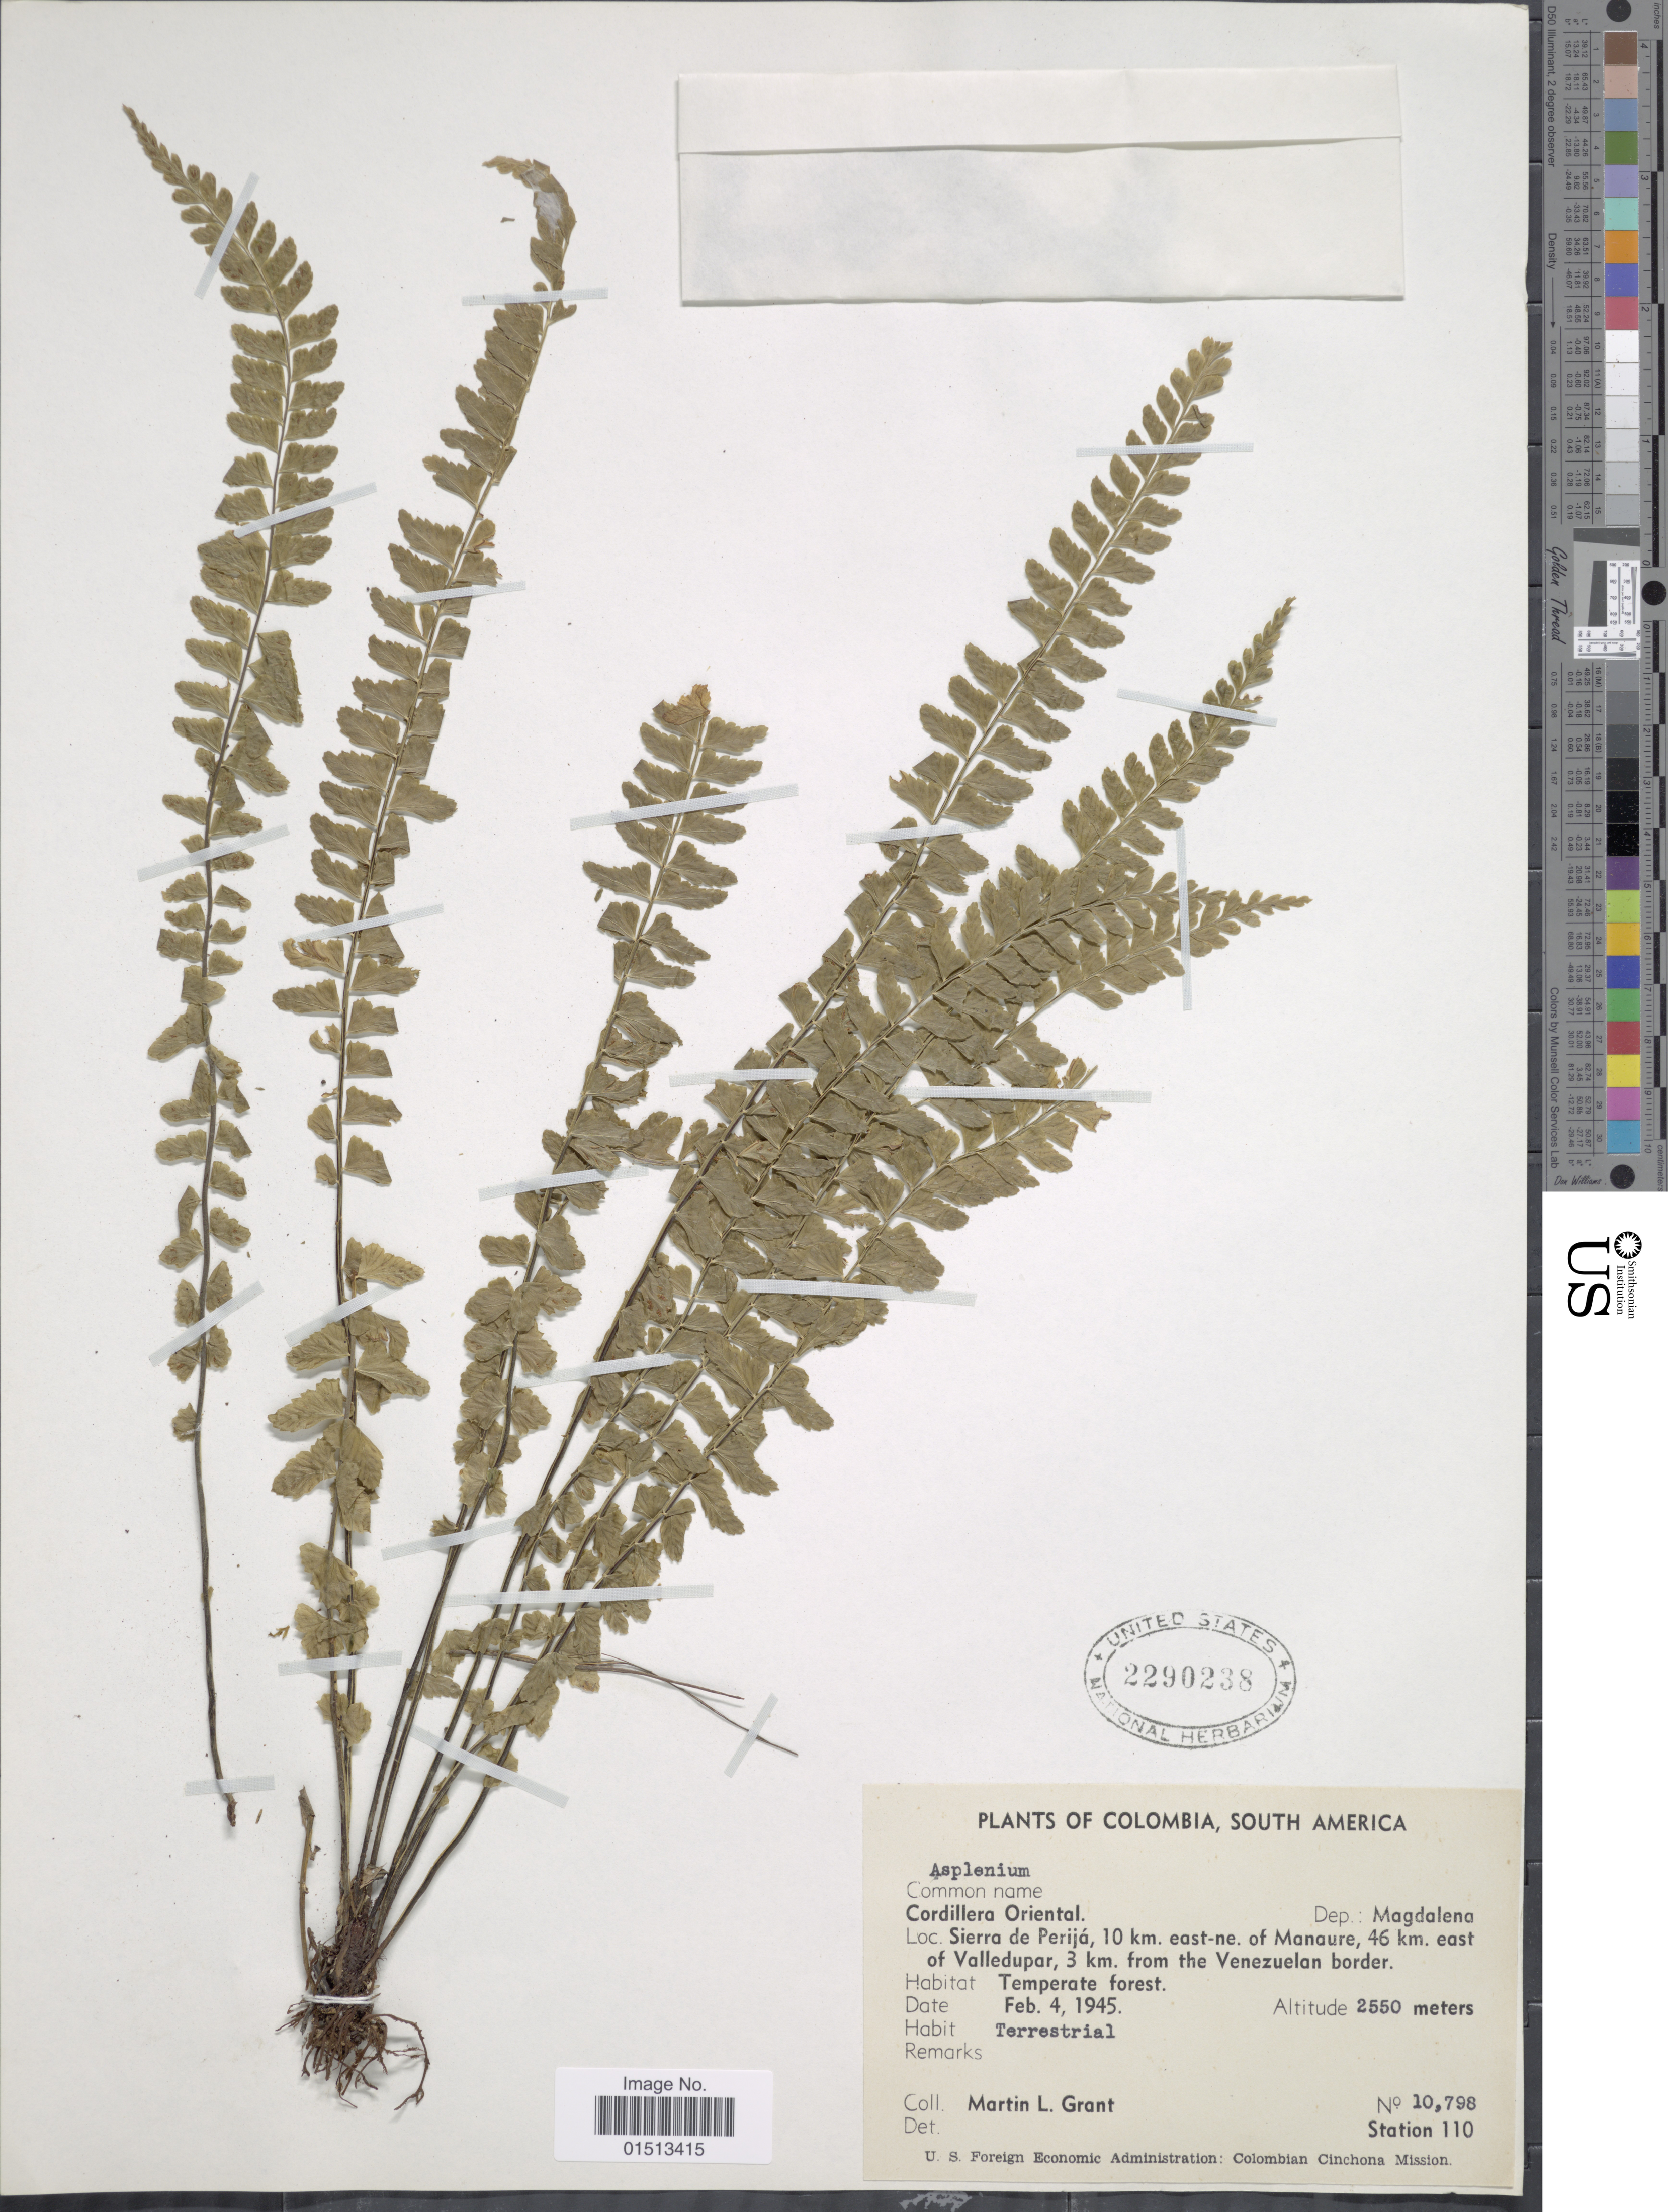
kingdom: Plantae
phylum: Tracheophyta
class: Polypodiopsida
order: Polypodiales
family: Aspleniaceae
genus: Asplenium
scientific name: Asplenium sp.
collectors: M. L. Grant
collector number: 10798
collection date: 1945-02-04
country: Colombia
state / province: Magdalena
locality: Cordillera Oriental, Sierra de Perija, 10 km. east-ne. of Manaure, 46 km. east of Valledupar, 3 km. from the Venezuelan border.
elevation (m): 2550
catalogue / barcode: US 2290238